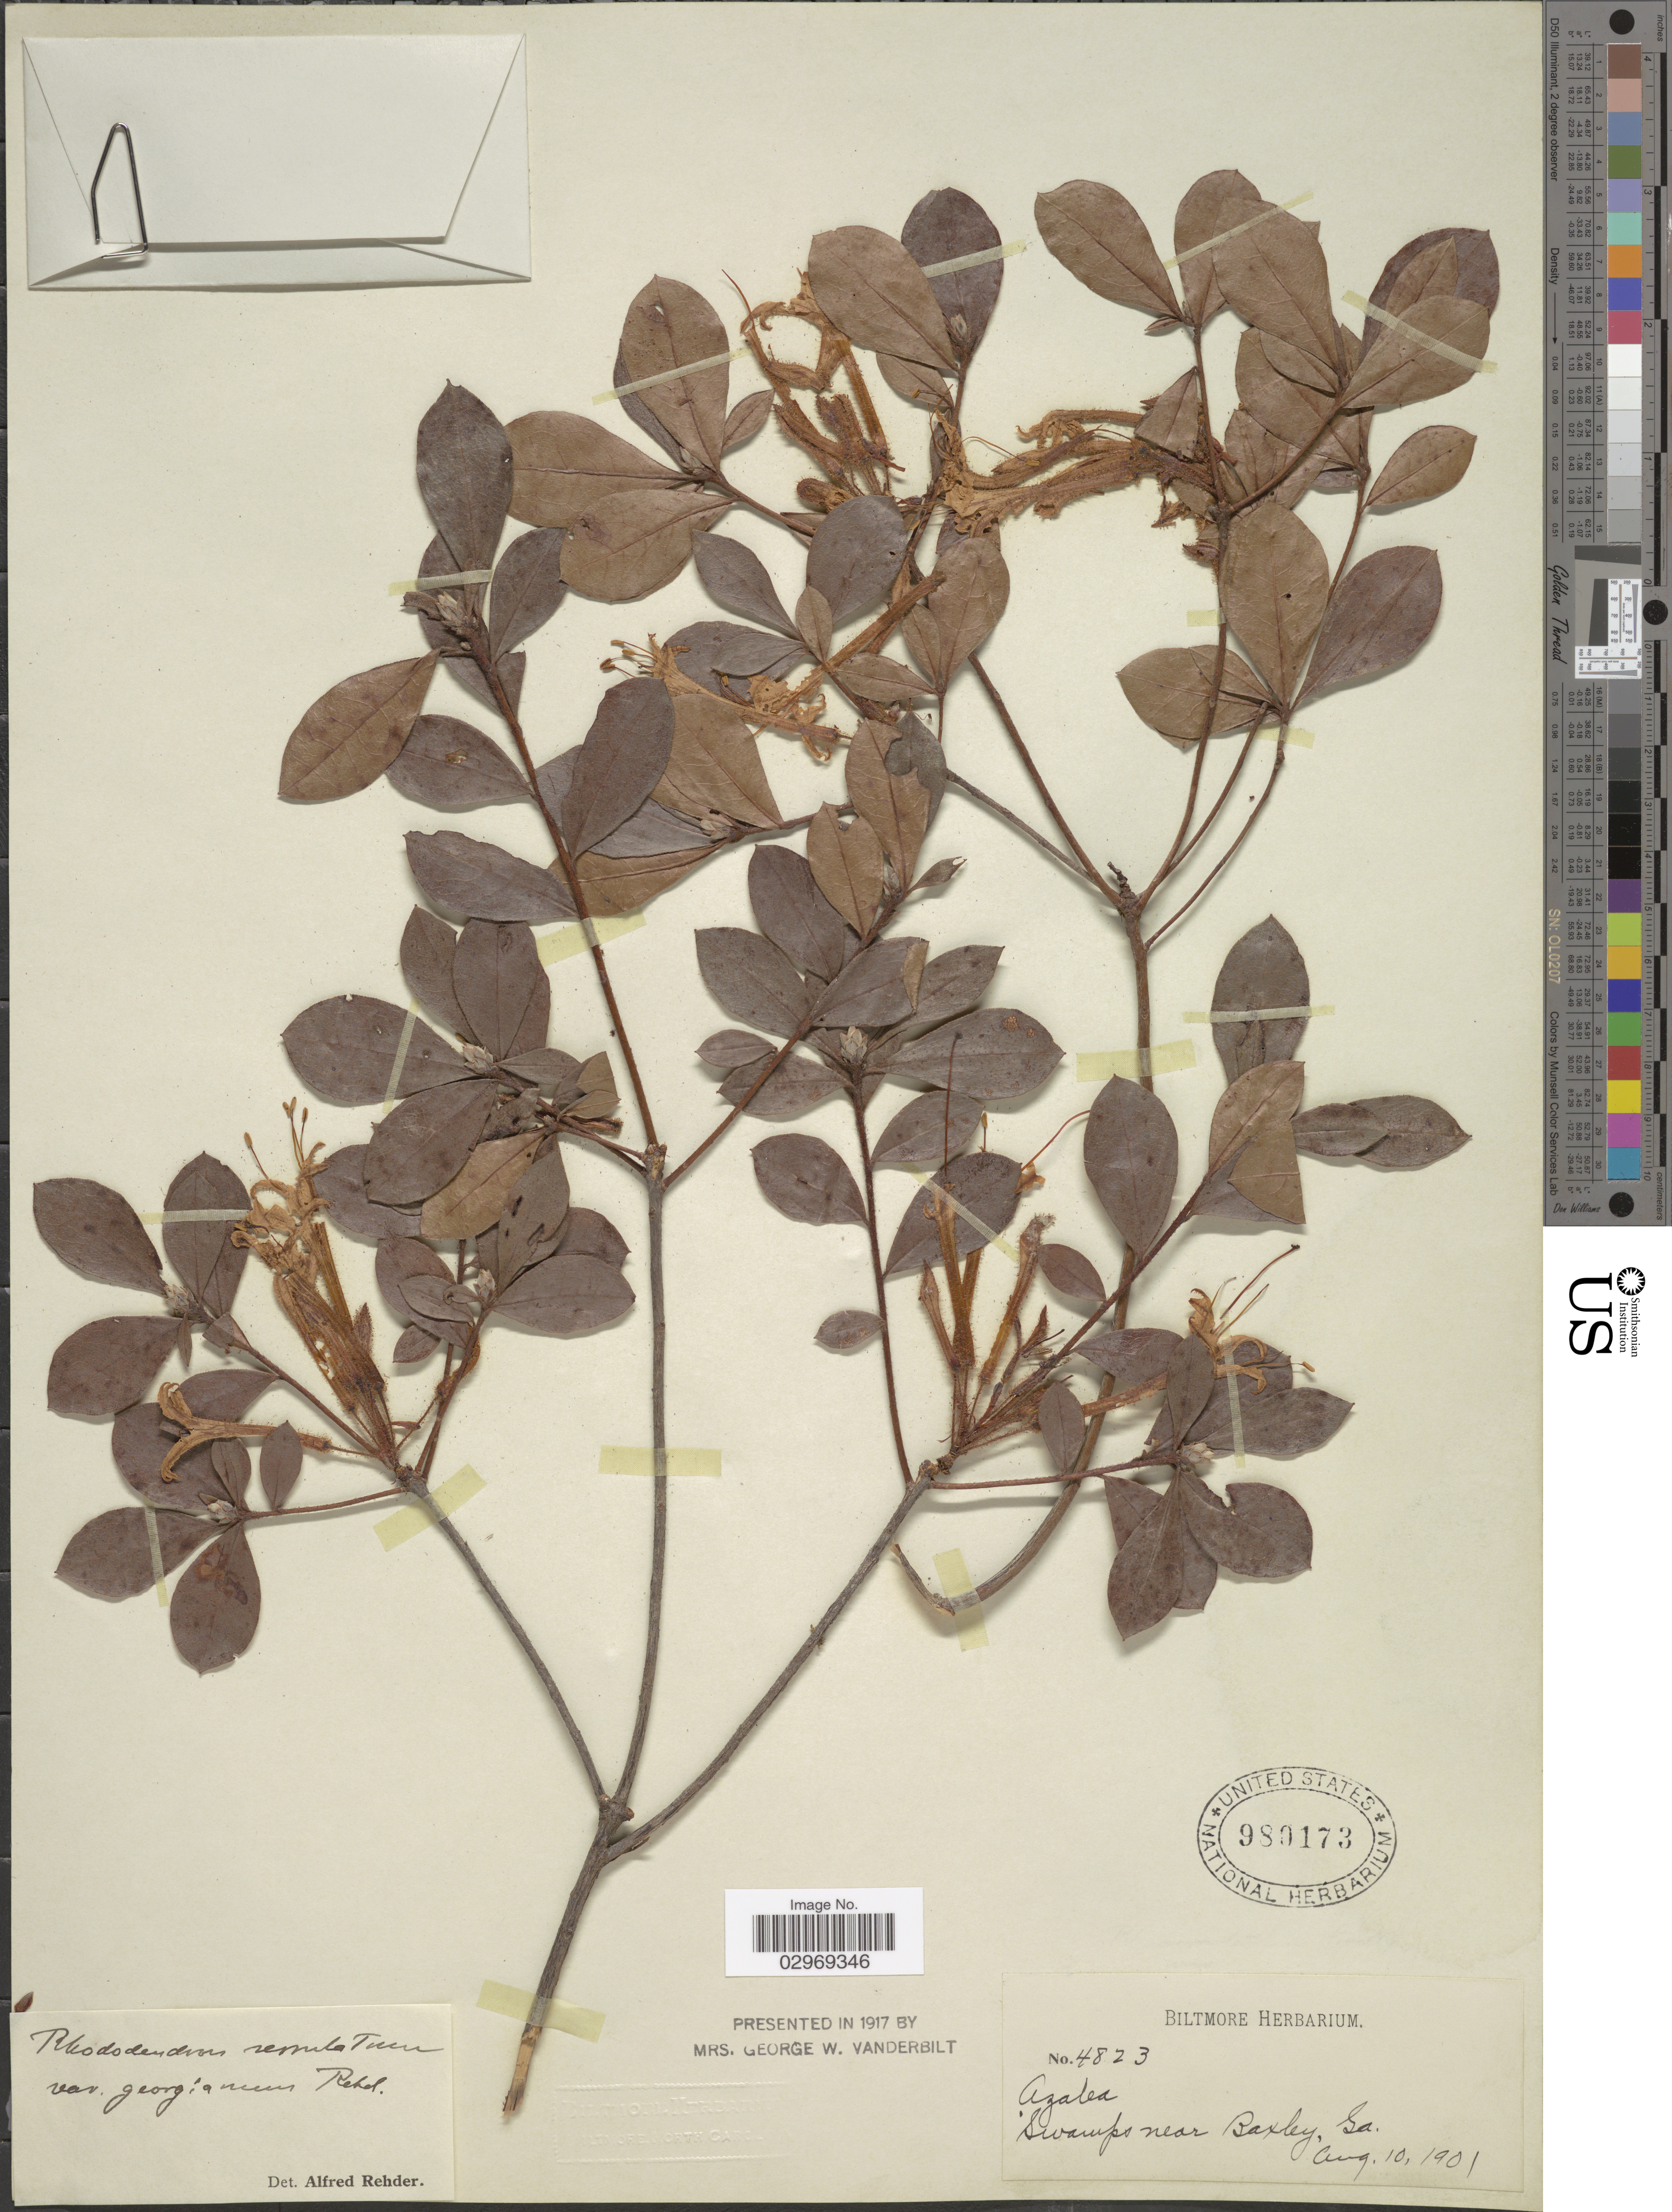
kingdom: Plantae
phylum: Tracheophyta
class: Magnoliopsida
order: Ericales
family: Ericaceae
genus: Rhododendron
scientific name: Rhododendron serrulatum var. georgianum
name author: Rehder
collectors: ex herb. Biltmore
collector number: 4823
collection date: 1901-08-10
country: United States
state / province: Georgia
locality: Swamps near Baxley.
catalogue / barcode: US 980173